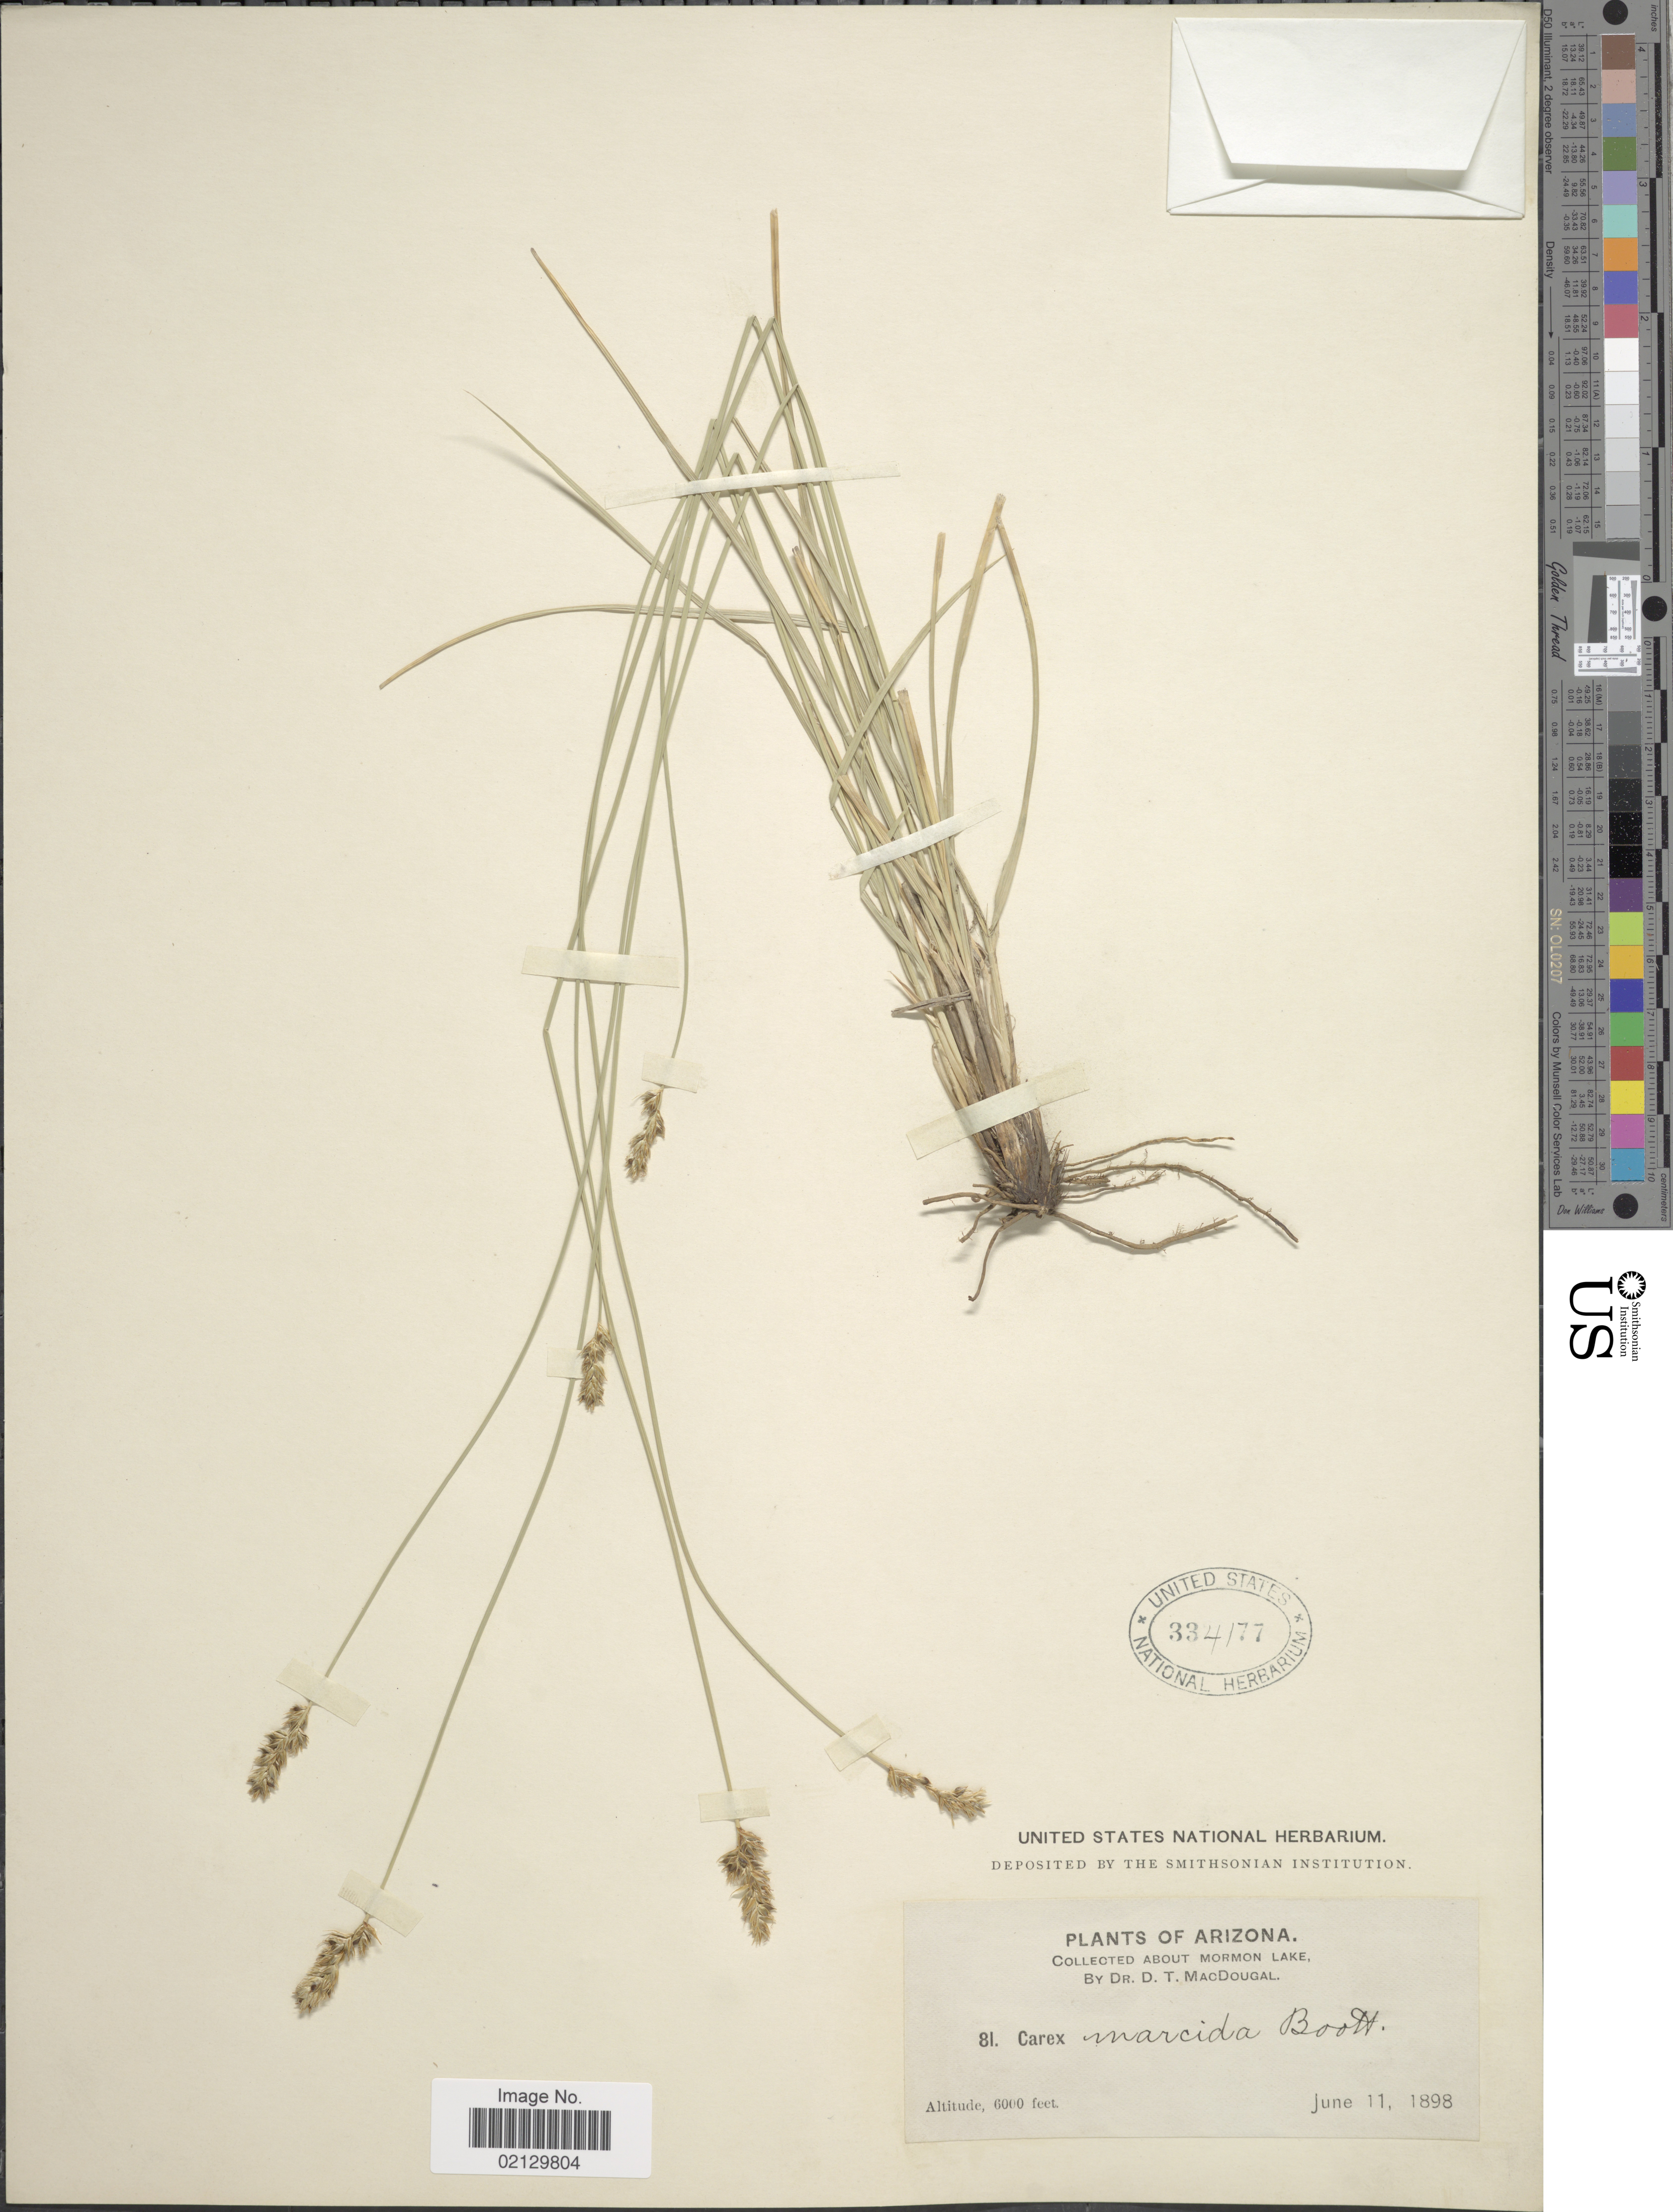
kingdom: Plantae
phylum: Tracheophyta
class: Liliopsida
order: Poales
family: Cyperaceae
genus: Carex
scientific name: Carex praegracilis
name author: W. Boott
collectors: D. T. MacDougal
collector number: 81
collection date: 1898-06-11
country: United States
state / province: Arizona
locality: Arizona. Mormon Lake.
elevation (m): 1829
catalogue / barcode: US 334177